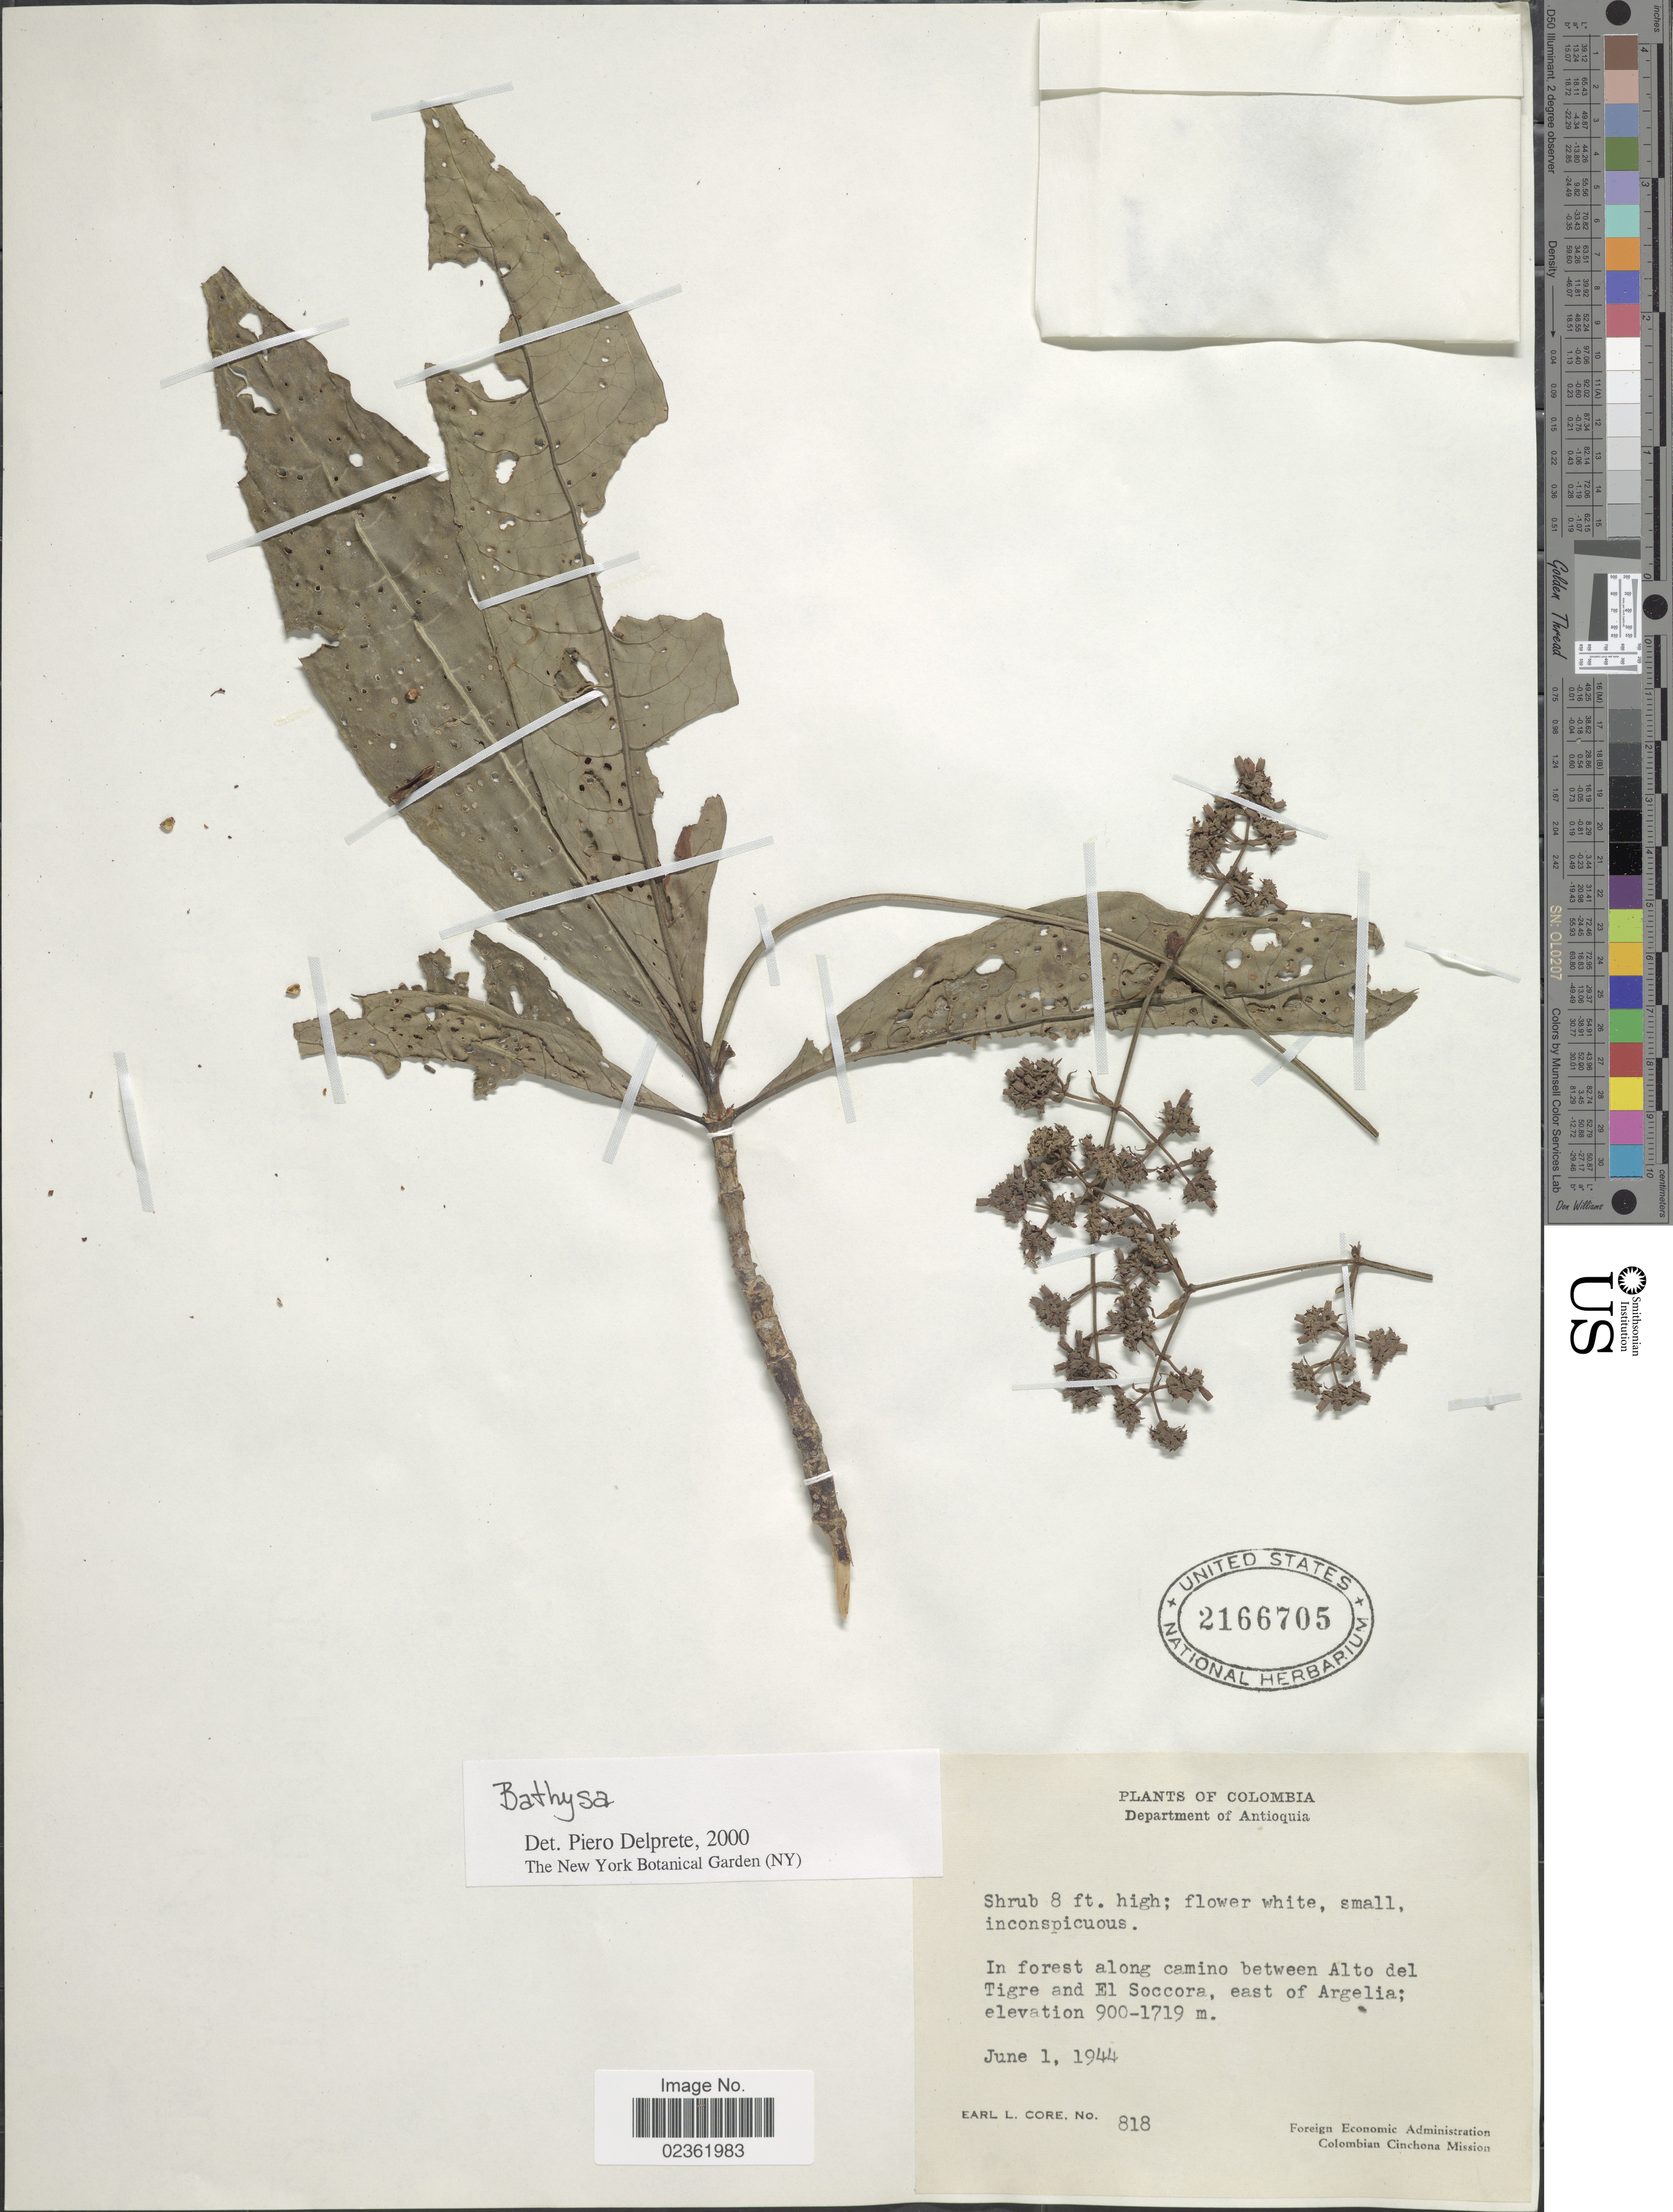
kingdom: Plantae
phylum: Tracheophyta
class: Magnoliopsida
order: Gentianales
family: Rubiaceae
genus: Bathysa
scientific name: Bathysa sp.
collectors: E. L. Core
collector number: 818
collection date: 1944-06-01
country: Colombia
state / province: Antioquia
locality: In forest along camino between Alto del Tigre and El Soccora, east of Argelia.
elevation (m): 900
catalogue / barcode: US 2166705